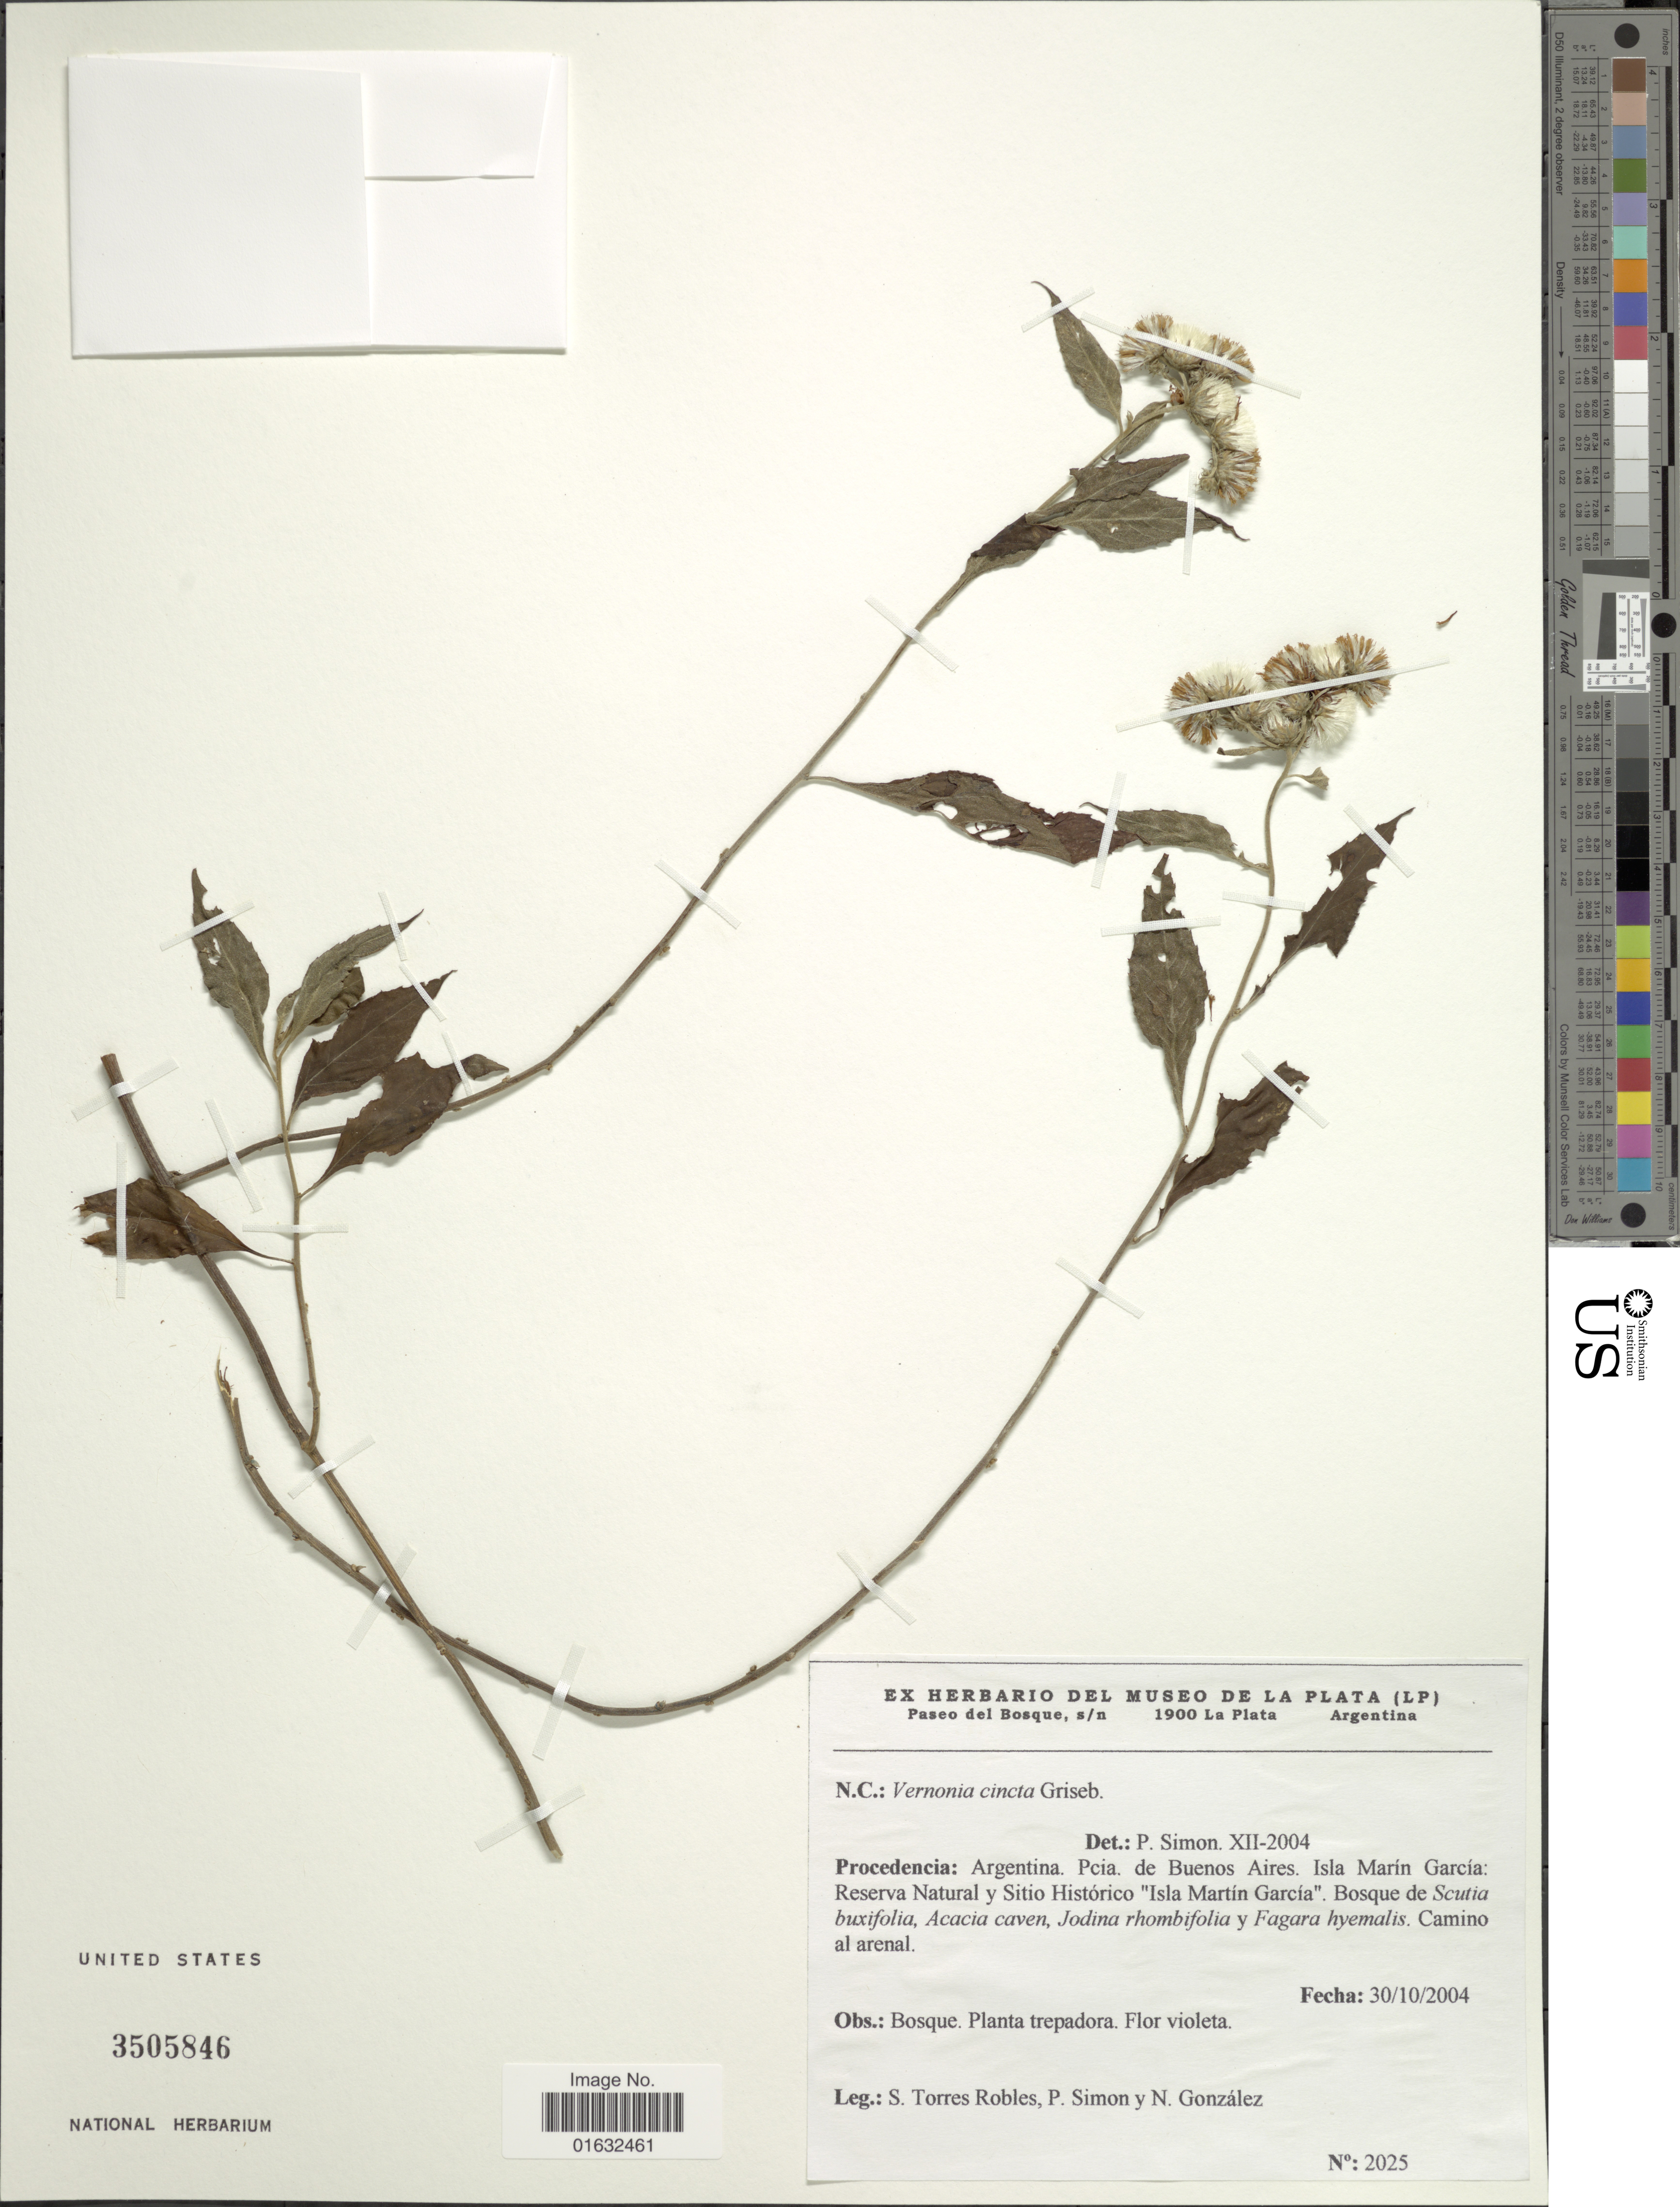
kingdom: Plantae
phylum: Tracheophyta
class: Magnoliopsida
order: Asterales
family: Asteraceae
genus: Cyrtocymura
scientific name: Cyrtocymura cincta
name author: (Griseb.) H. Rob.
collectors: S. Torres Robles, P. Simon & N. Gonzalez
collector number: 2025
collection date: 2004-10-30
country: Argentina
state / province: Buenos Aires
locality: Isla Marín García: Reserva Natural y Sitio Histórico "Isla Martín García"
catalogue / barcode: US 3505846